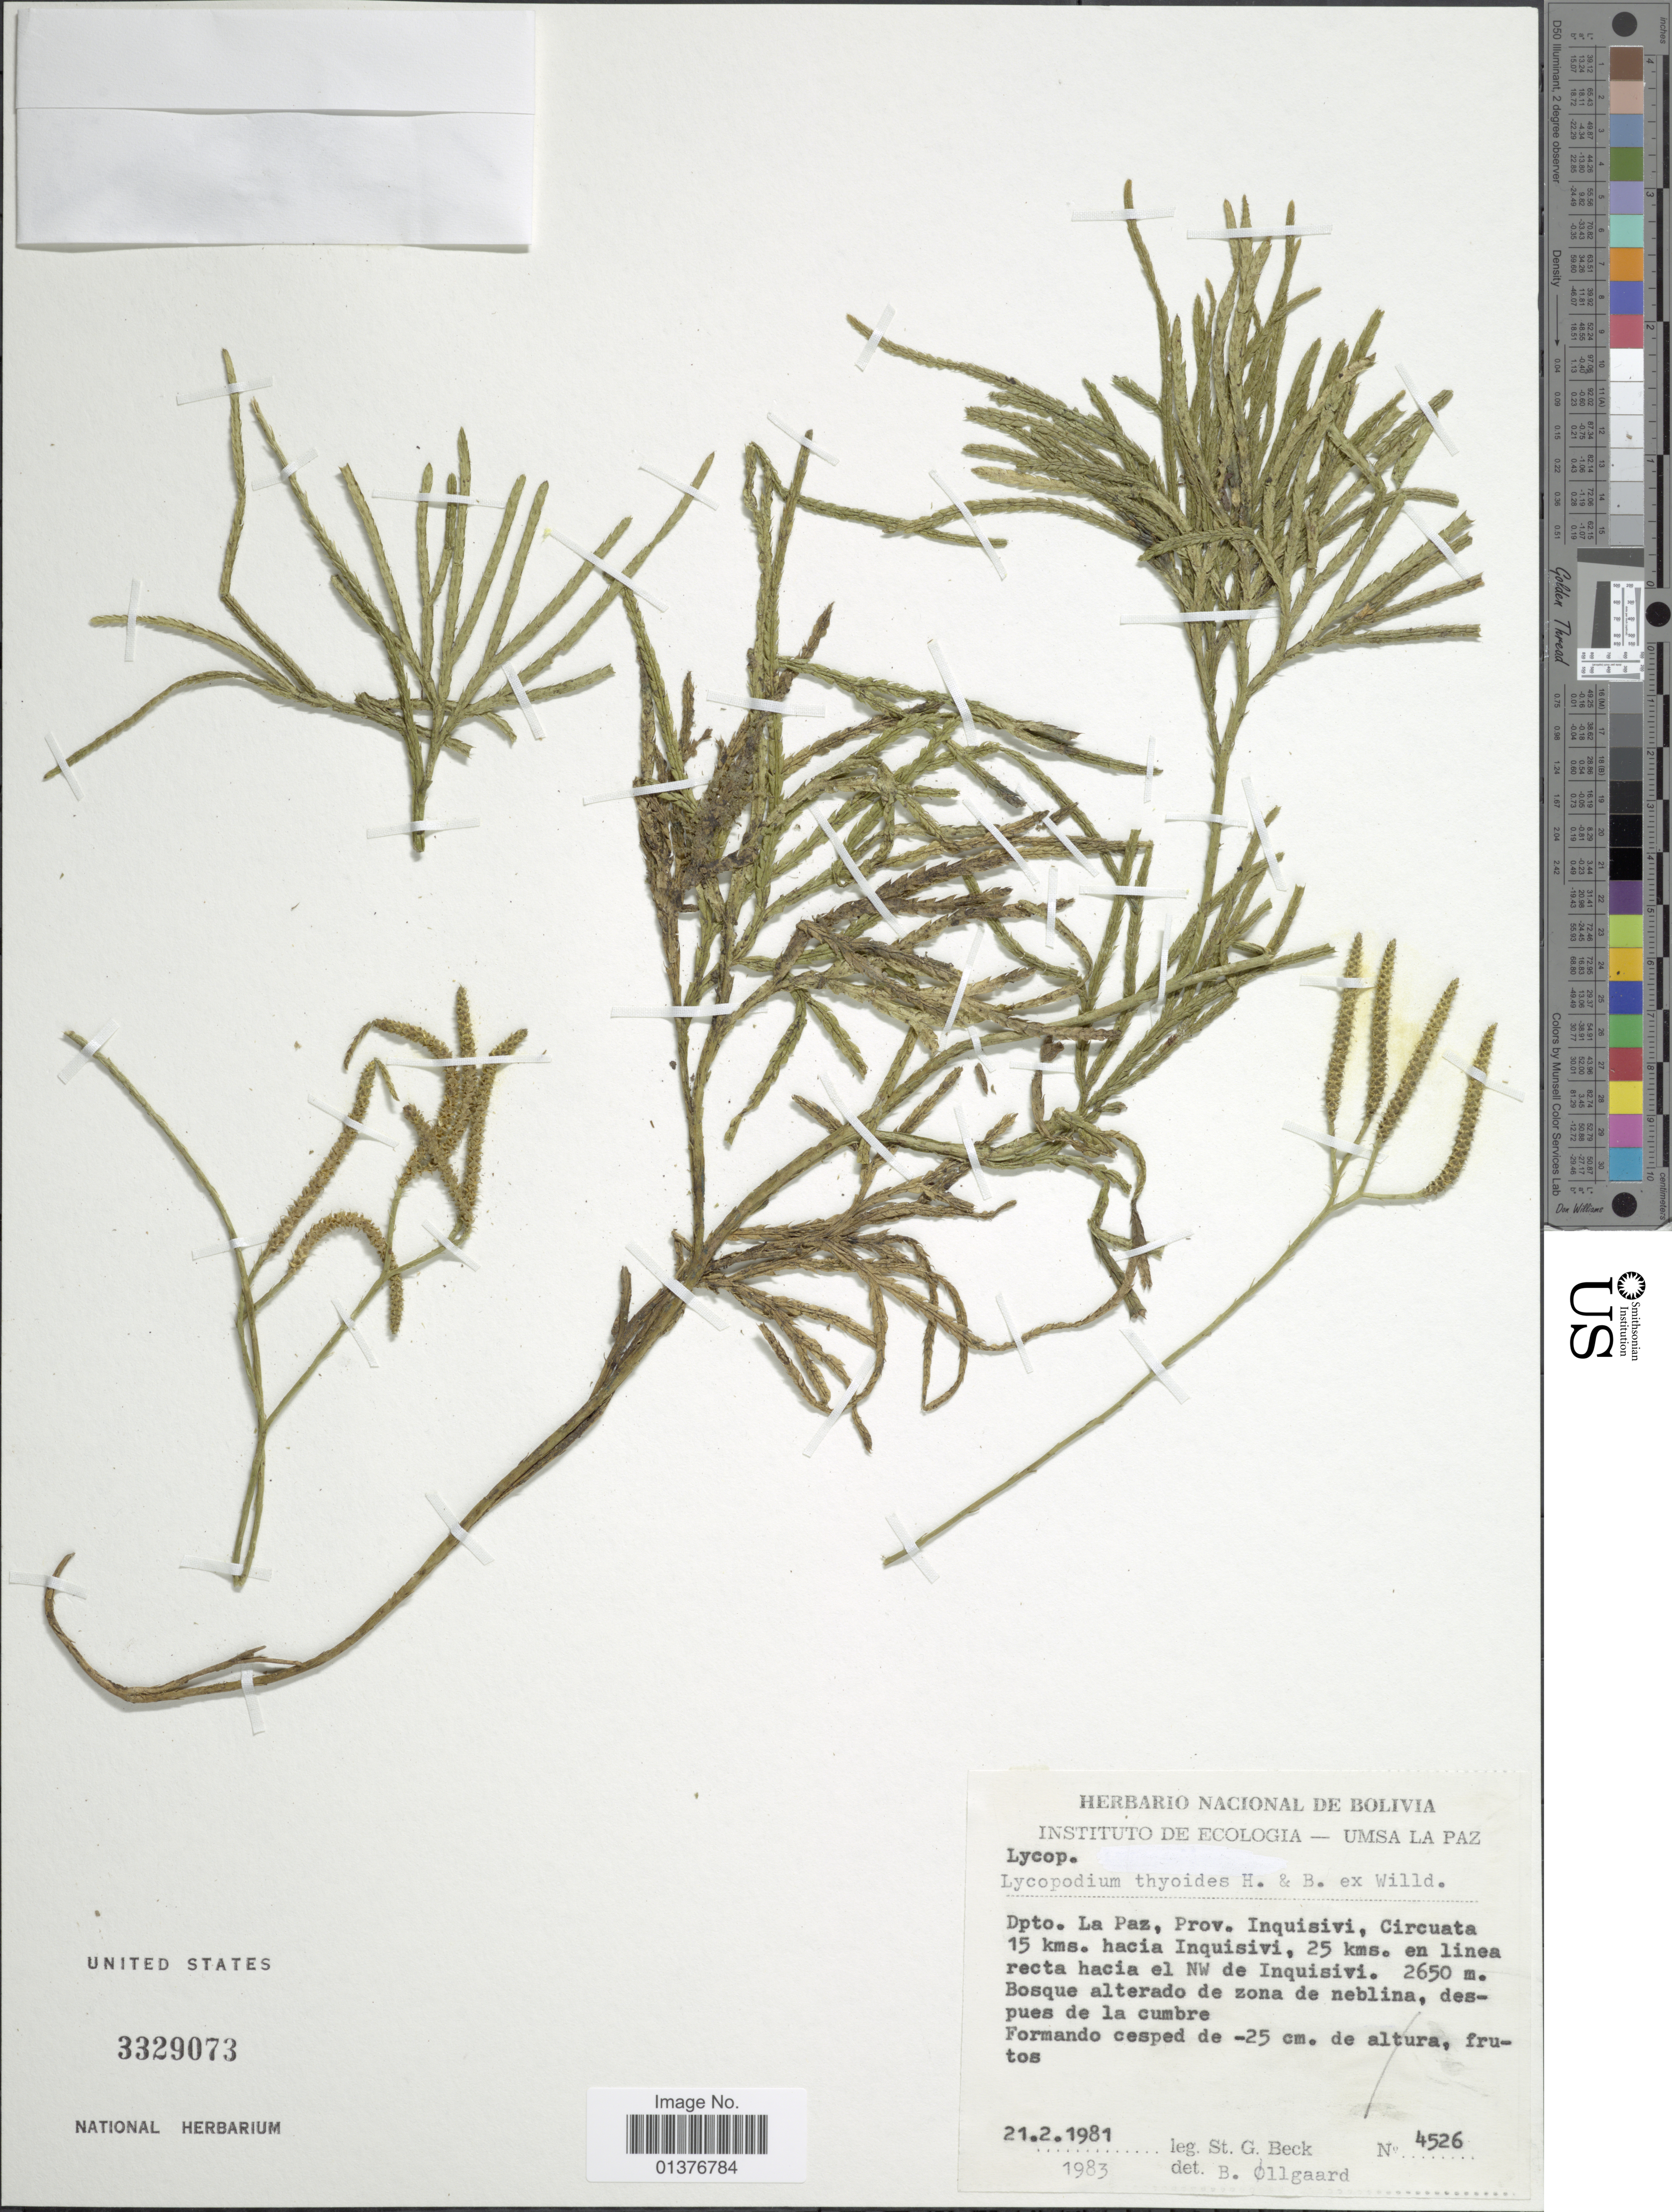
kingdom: Plantae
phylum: Tracheophyta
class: Lycopodiopsida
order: Lycopodiales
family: Lycopodiaceae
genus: Diphasiastrum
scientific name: Diphasiastrum thyoides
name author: (Humb. & Bonpl. ex Willd.) Holub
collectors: S. Beck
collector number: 4526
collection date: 1981-02-21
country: Bolivia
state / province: La Paz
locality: Prov. Inquisivi, Circuata 15kms. hacia Inquisivi, 25kms. en linea recta hacia el NW de Inquisivi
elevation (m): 2650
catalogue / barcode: US 3329073